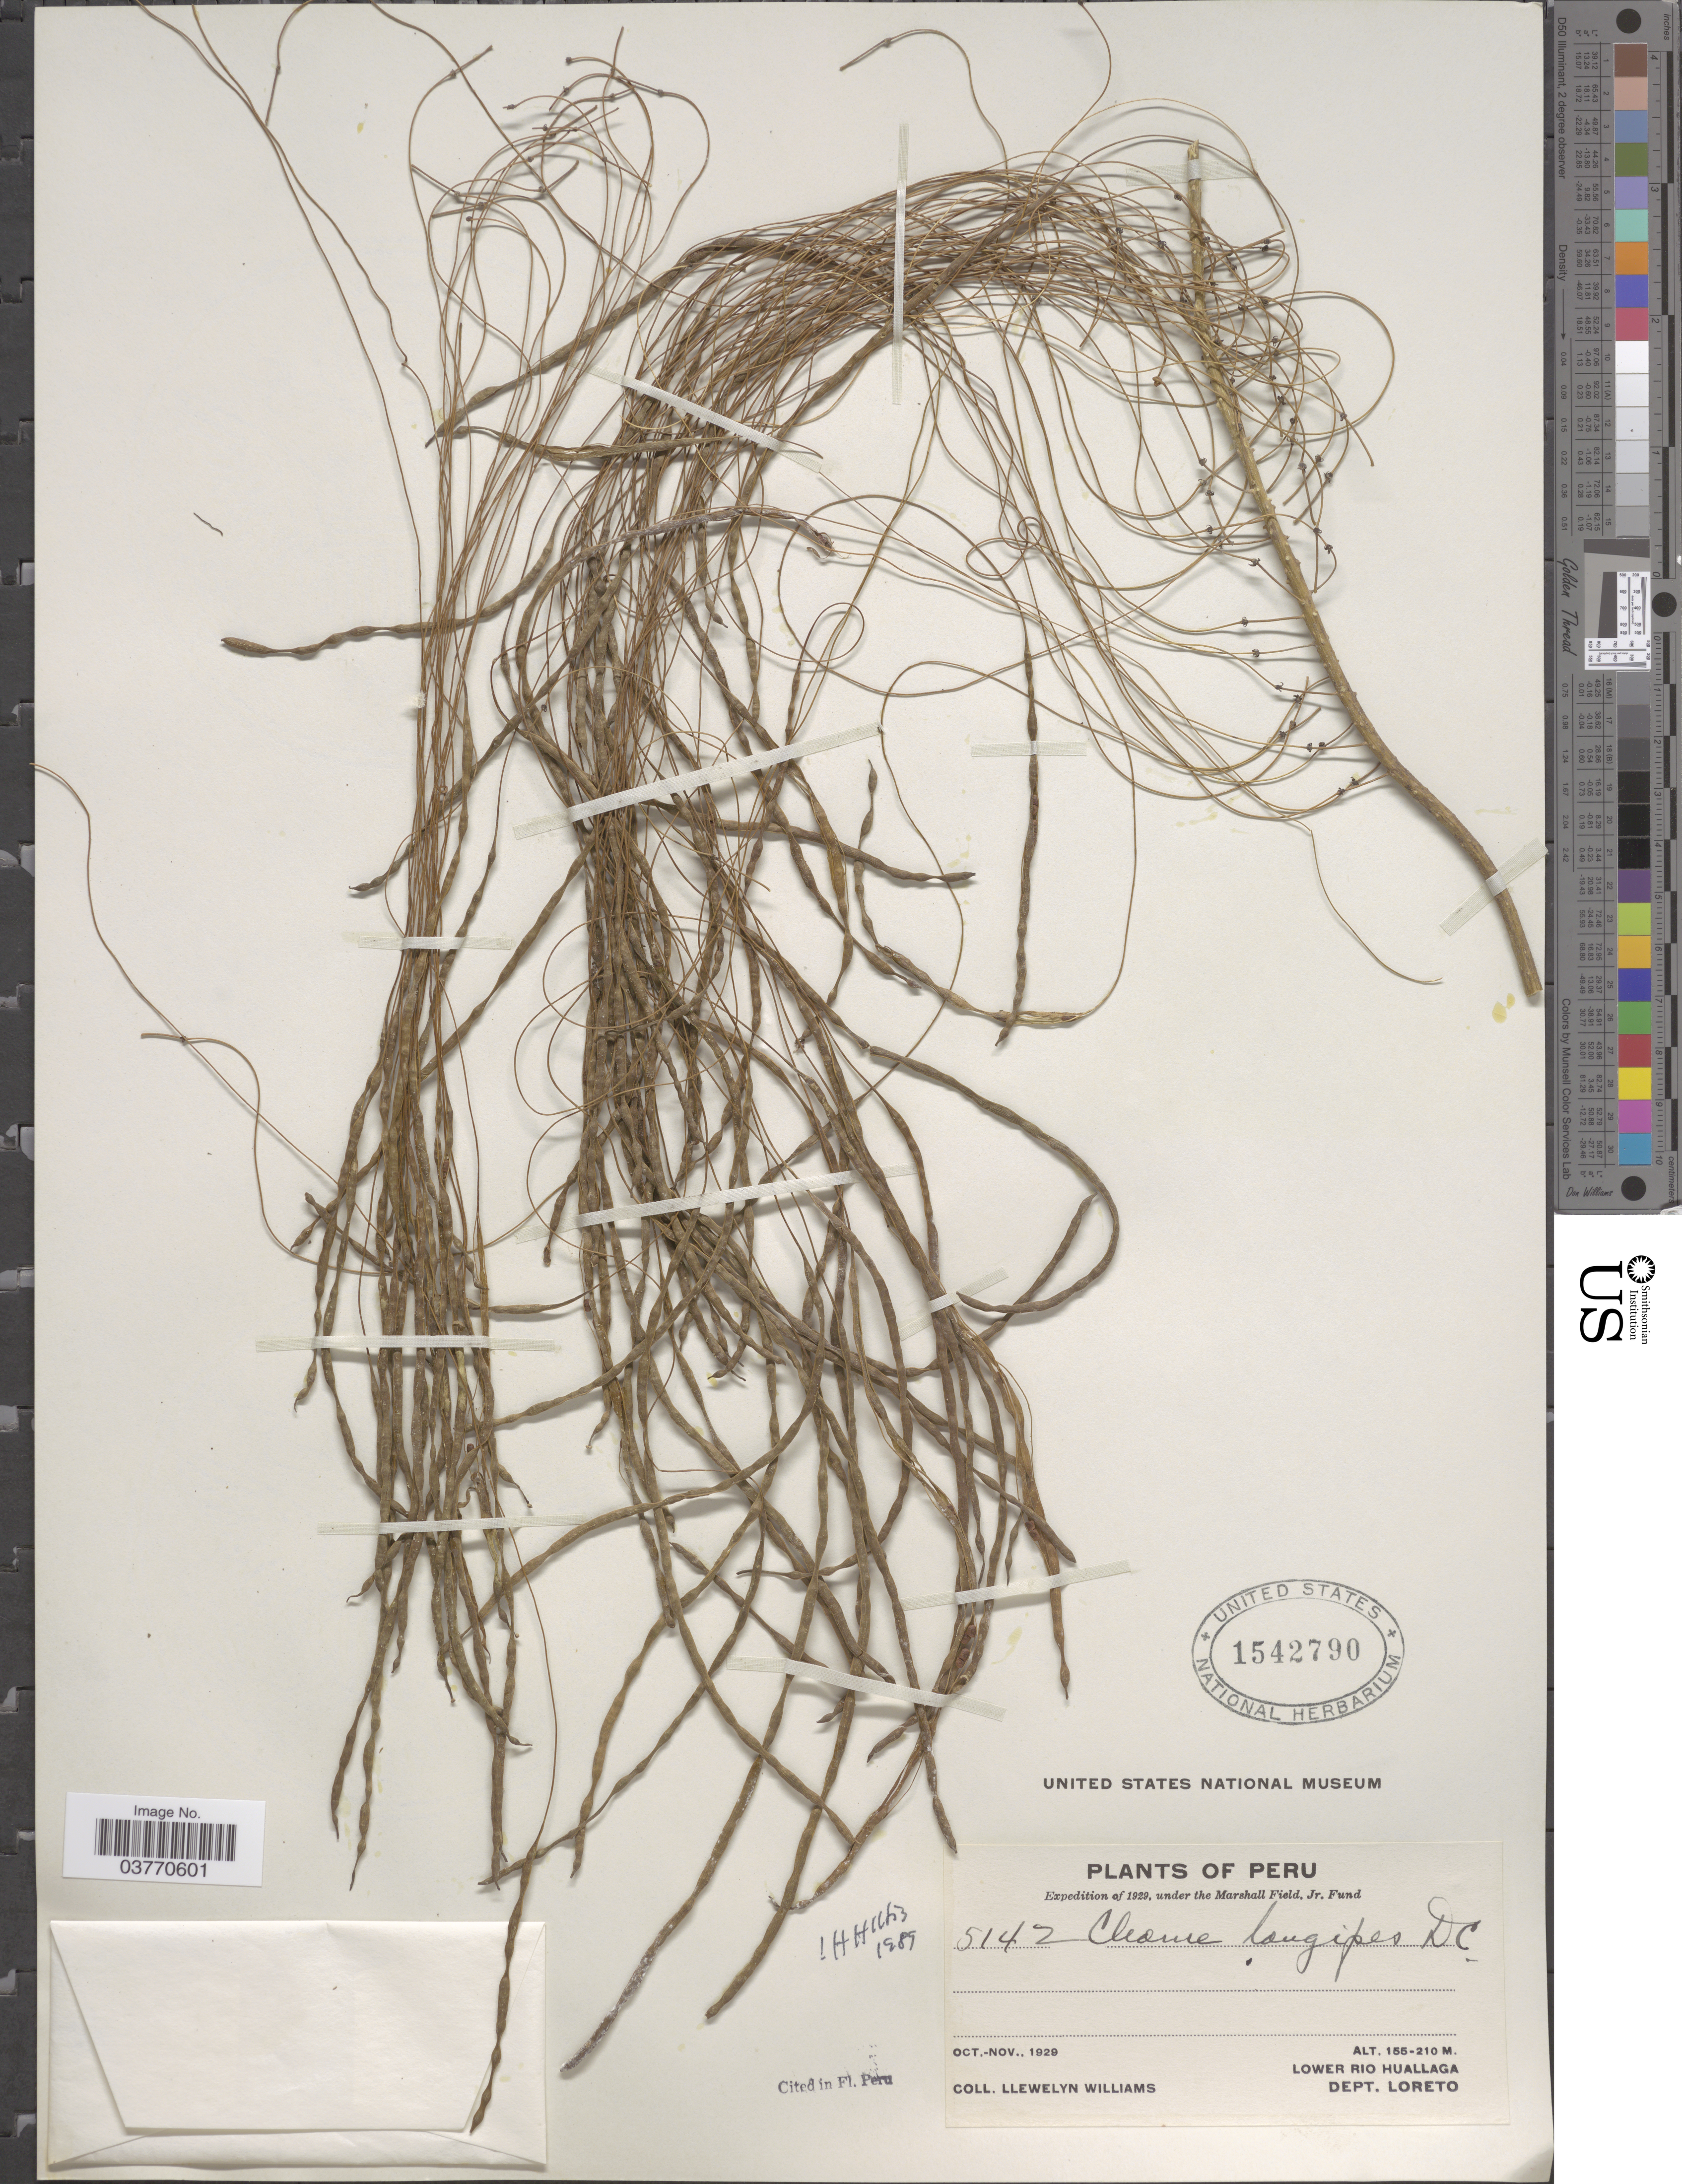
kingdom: Plantae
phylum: Tracheophyta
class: Magnoliopsida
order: Brassicales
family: Cleomaceae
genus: Tarenaya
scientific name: Tarenaya longipes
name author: (Lamb. ex DC.) Iltis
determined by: Strong, M. T., (US), Smithsonian Institution - National Museum of Natural History (UNITED STATES)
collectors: Ll. Williams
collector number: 5142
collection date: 1929-10/1929-11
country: Peru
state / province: Loreto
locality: Lower Rio Huallaga. Dept. Loreto.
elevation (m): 155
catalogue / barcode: US 1542790